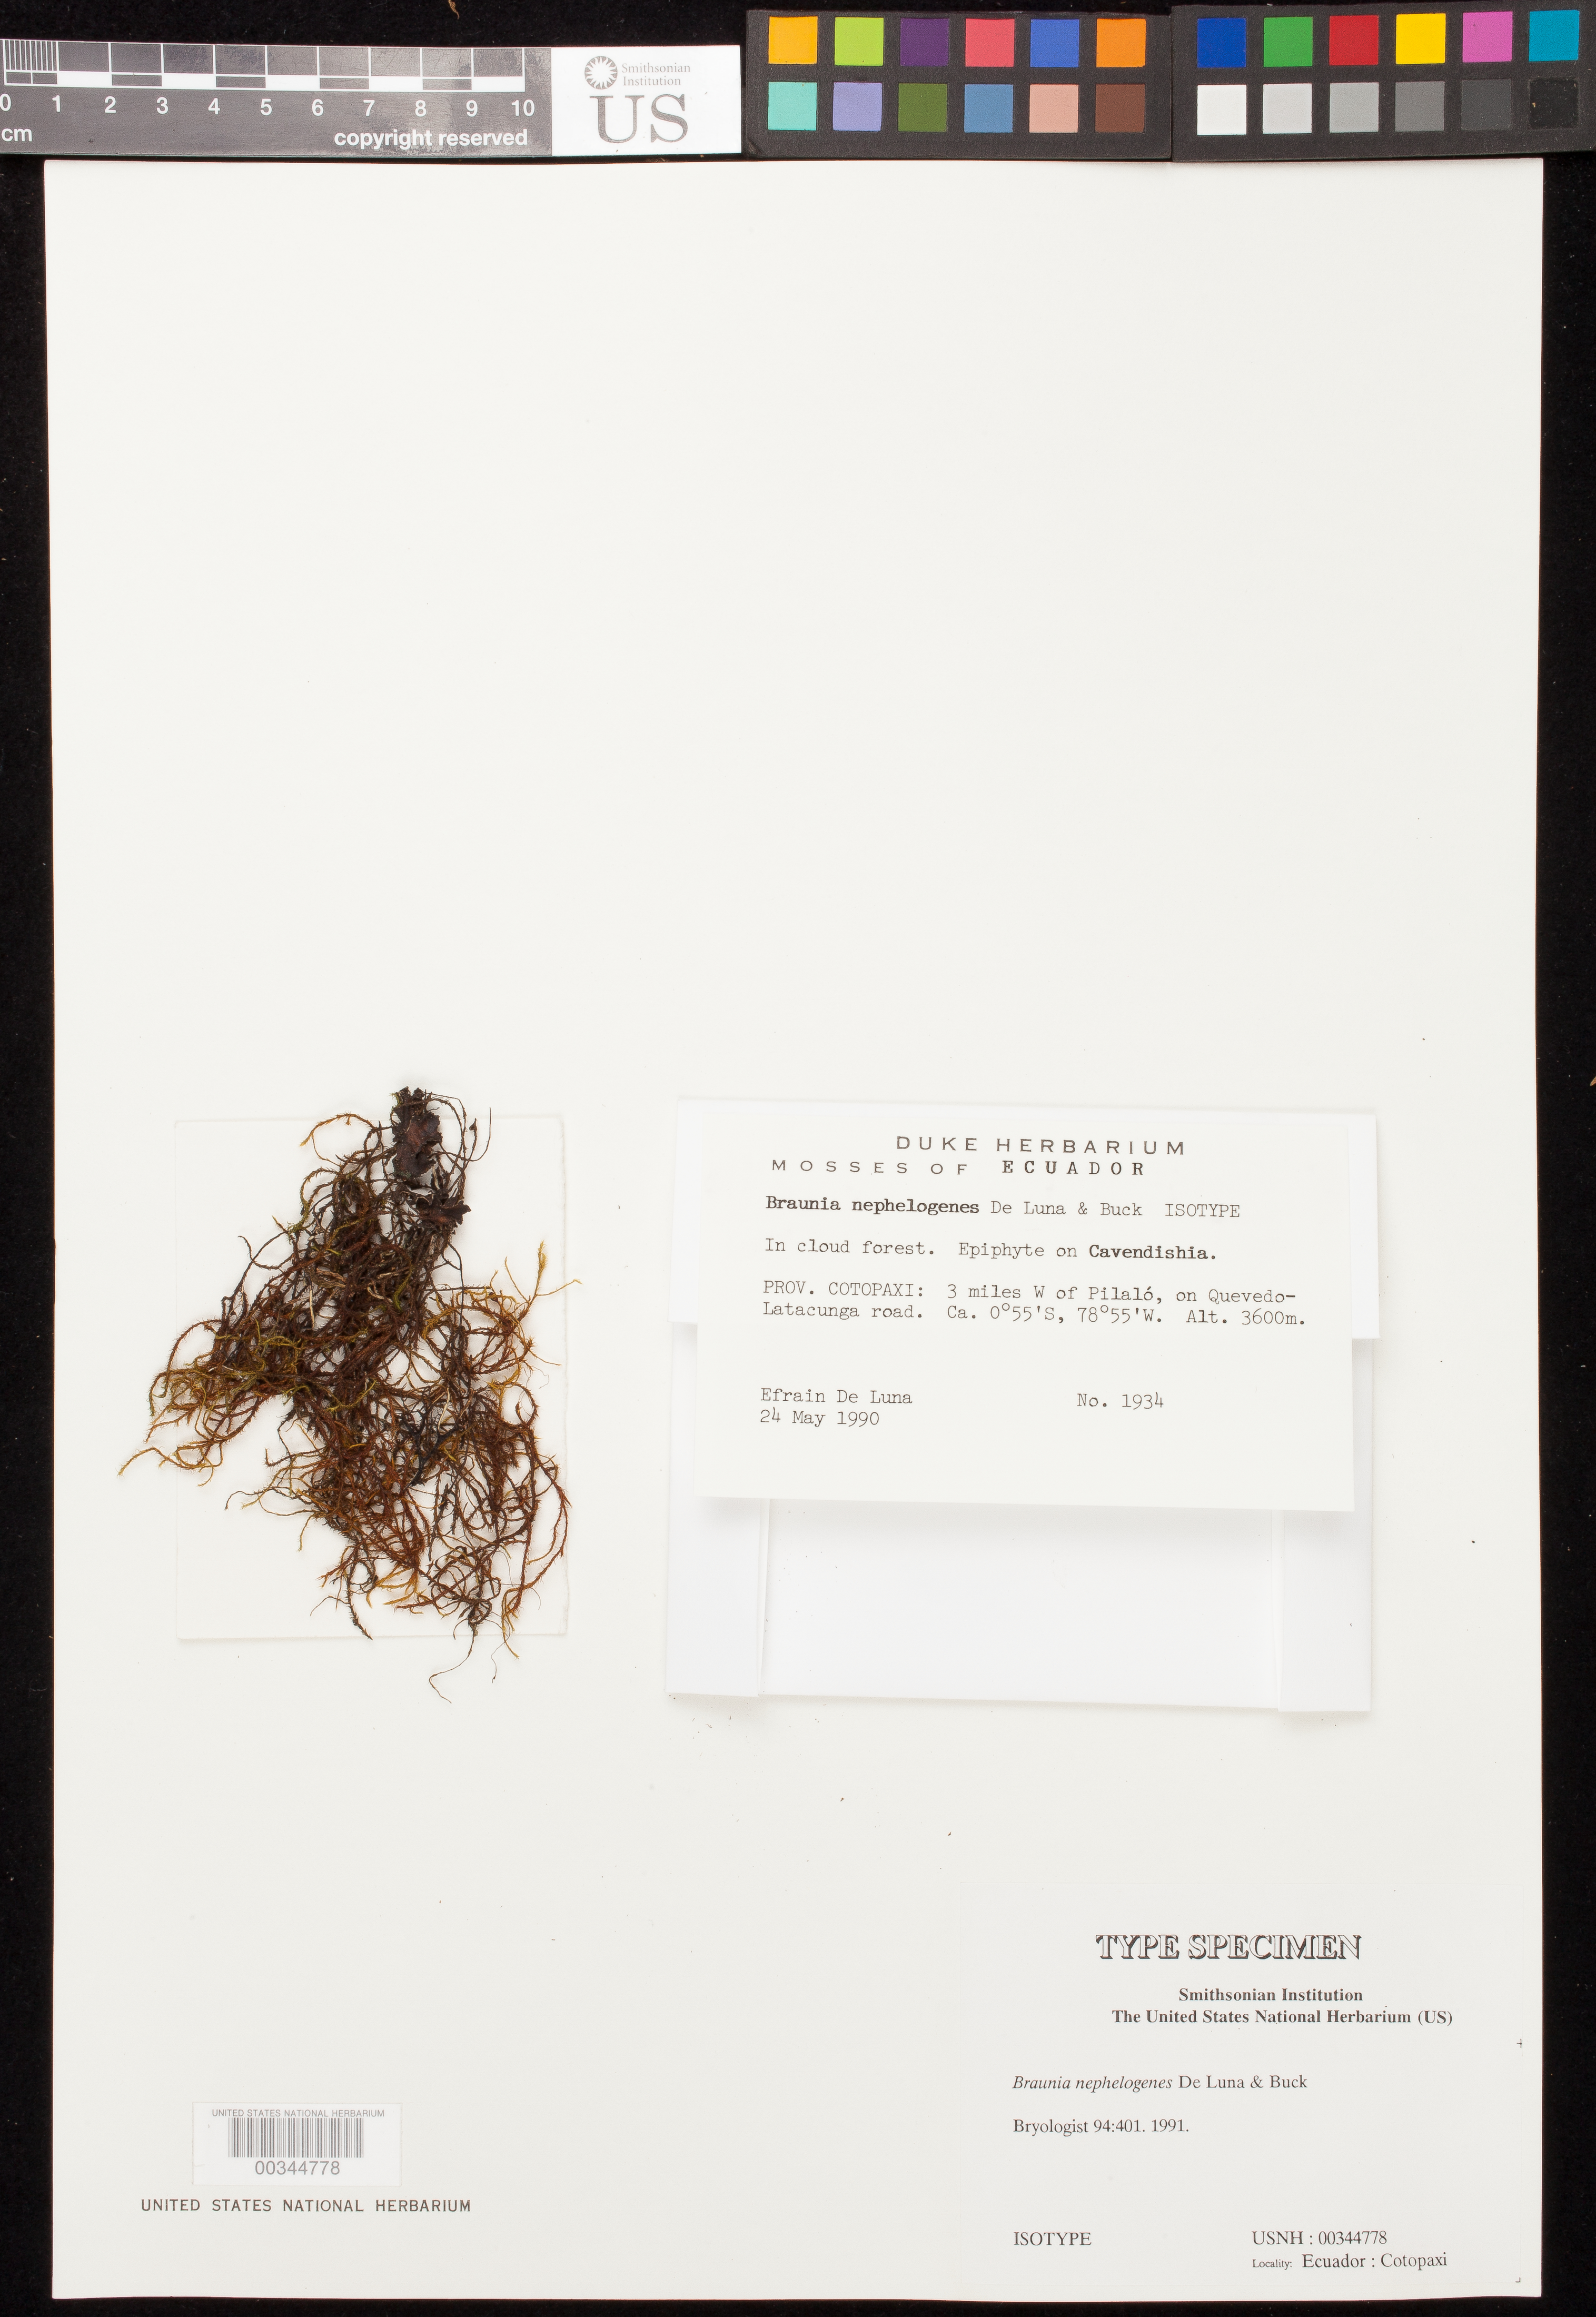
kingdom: Plantae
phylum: Bryophyta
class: Bryopsida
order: Hedwigiales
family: Hedwigiaceae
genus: Braunia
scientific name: Braunia nephelogenes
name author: de Luna & W.R. Buck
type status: Isotype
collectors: E. de Luna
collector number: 1934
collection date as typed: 24 May 1990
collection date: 1990-05-24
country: Ecuador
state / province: Cotopaxi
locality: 3 mi W of Pilalo, on Quevedo-Latacunga Road.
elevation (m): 3600